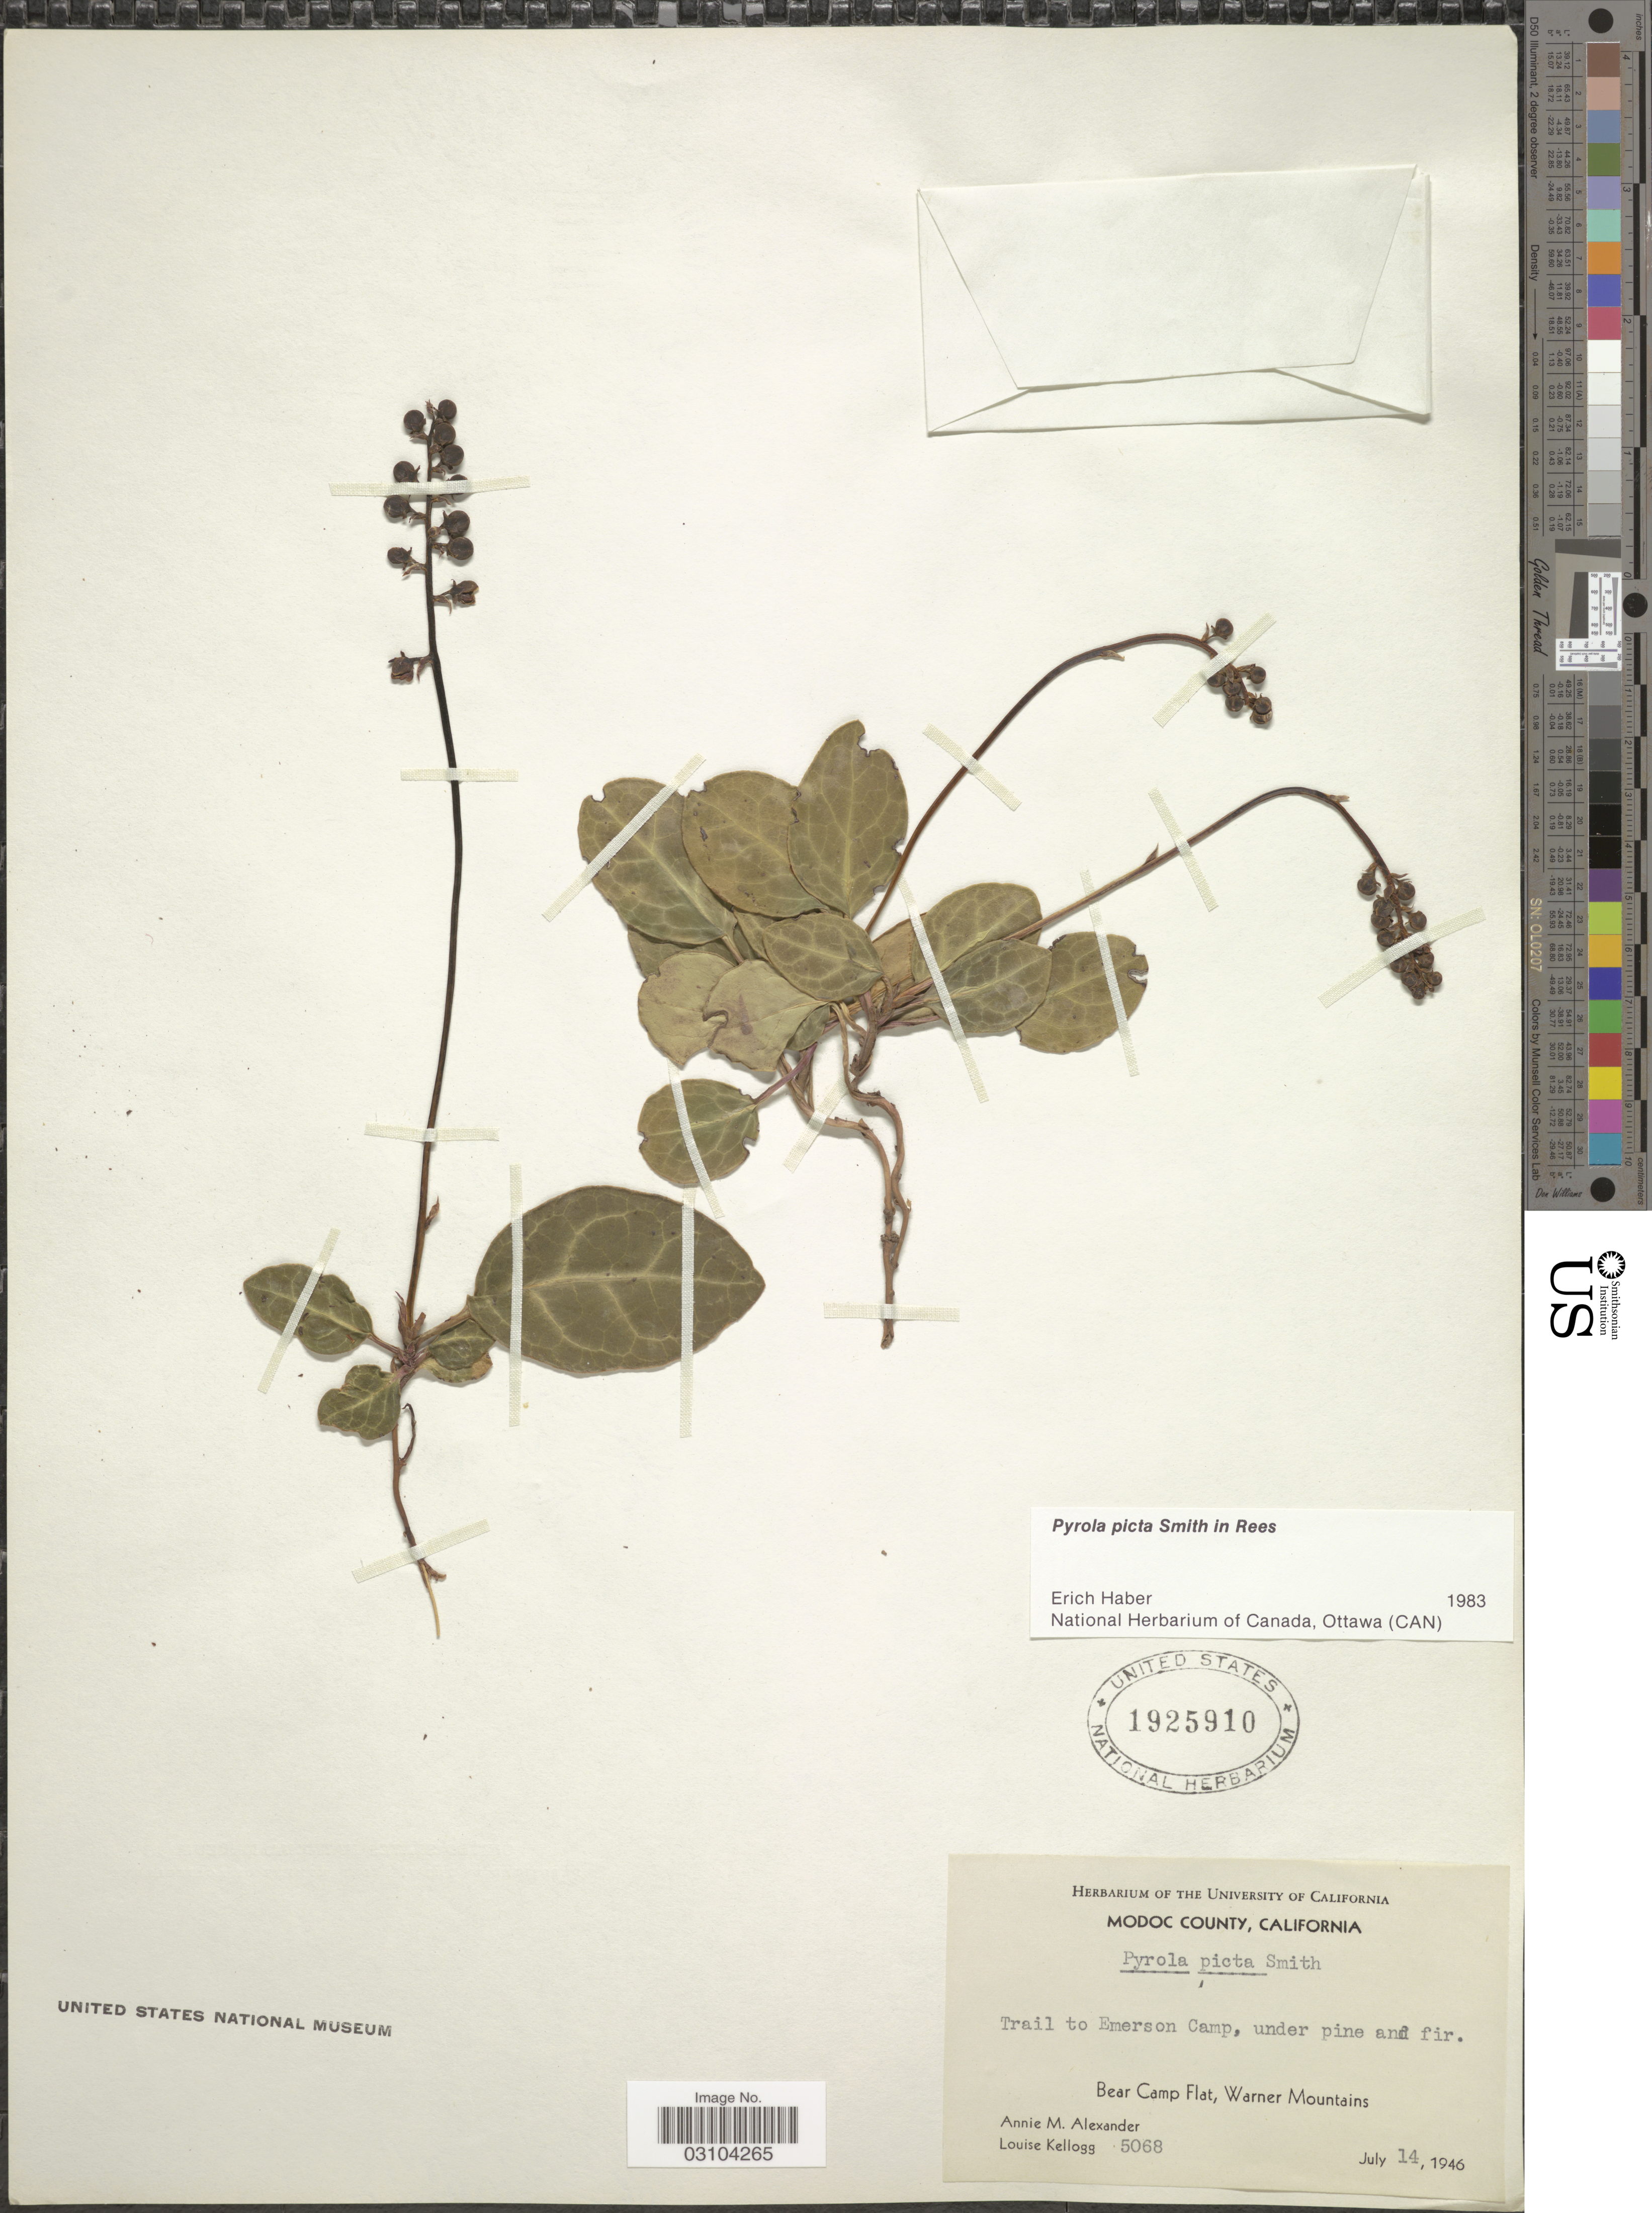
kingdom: Plantae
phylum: Tracheophyta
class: Magnoliopsida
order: Ericales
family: Ericaceae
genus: Pyrola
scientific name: Pyrola picta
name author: Sm. in Rees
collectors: A. M. Alexander & L. Kellogg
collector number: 5068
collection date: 1946-07-14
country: United States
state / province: California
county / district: Modoc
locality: Modoc County, Trail to Emerson Camp, Bear Camp Flat, Warner Mountains.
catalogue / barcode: US 1925910